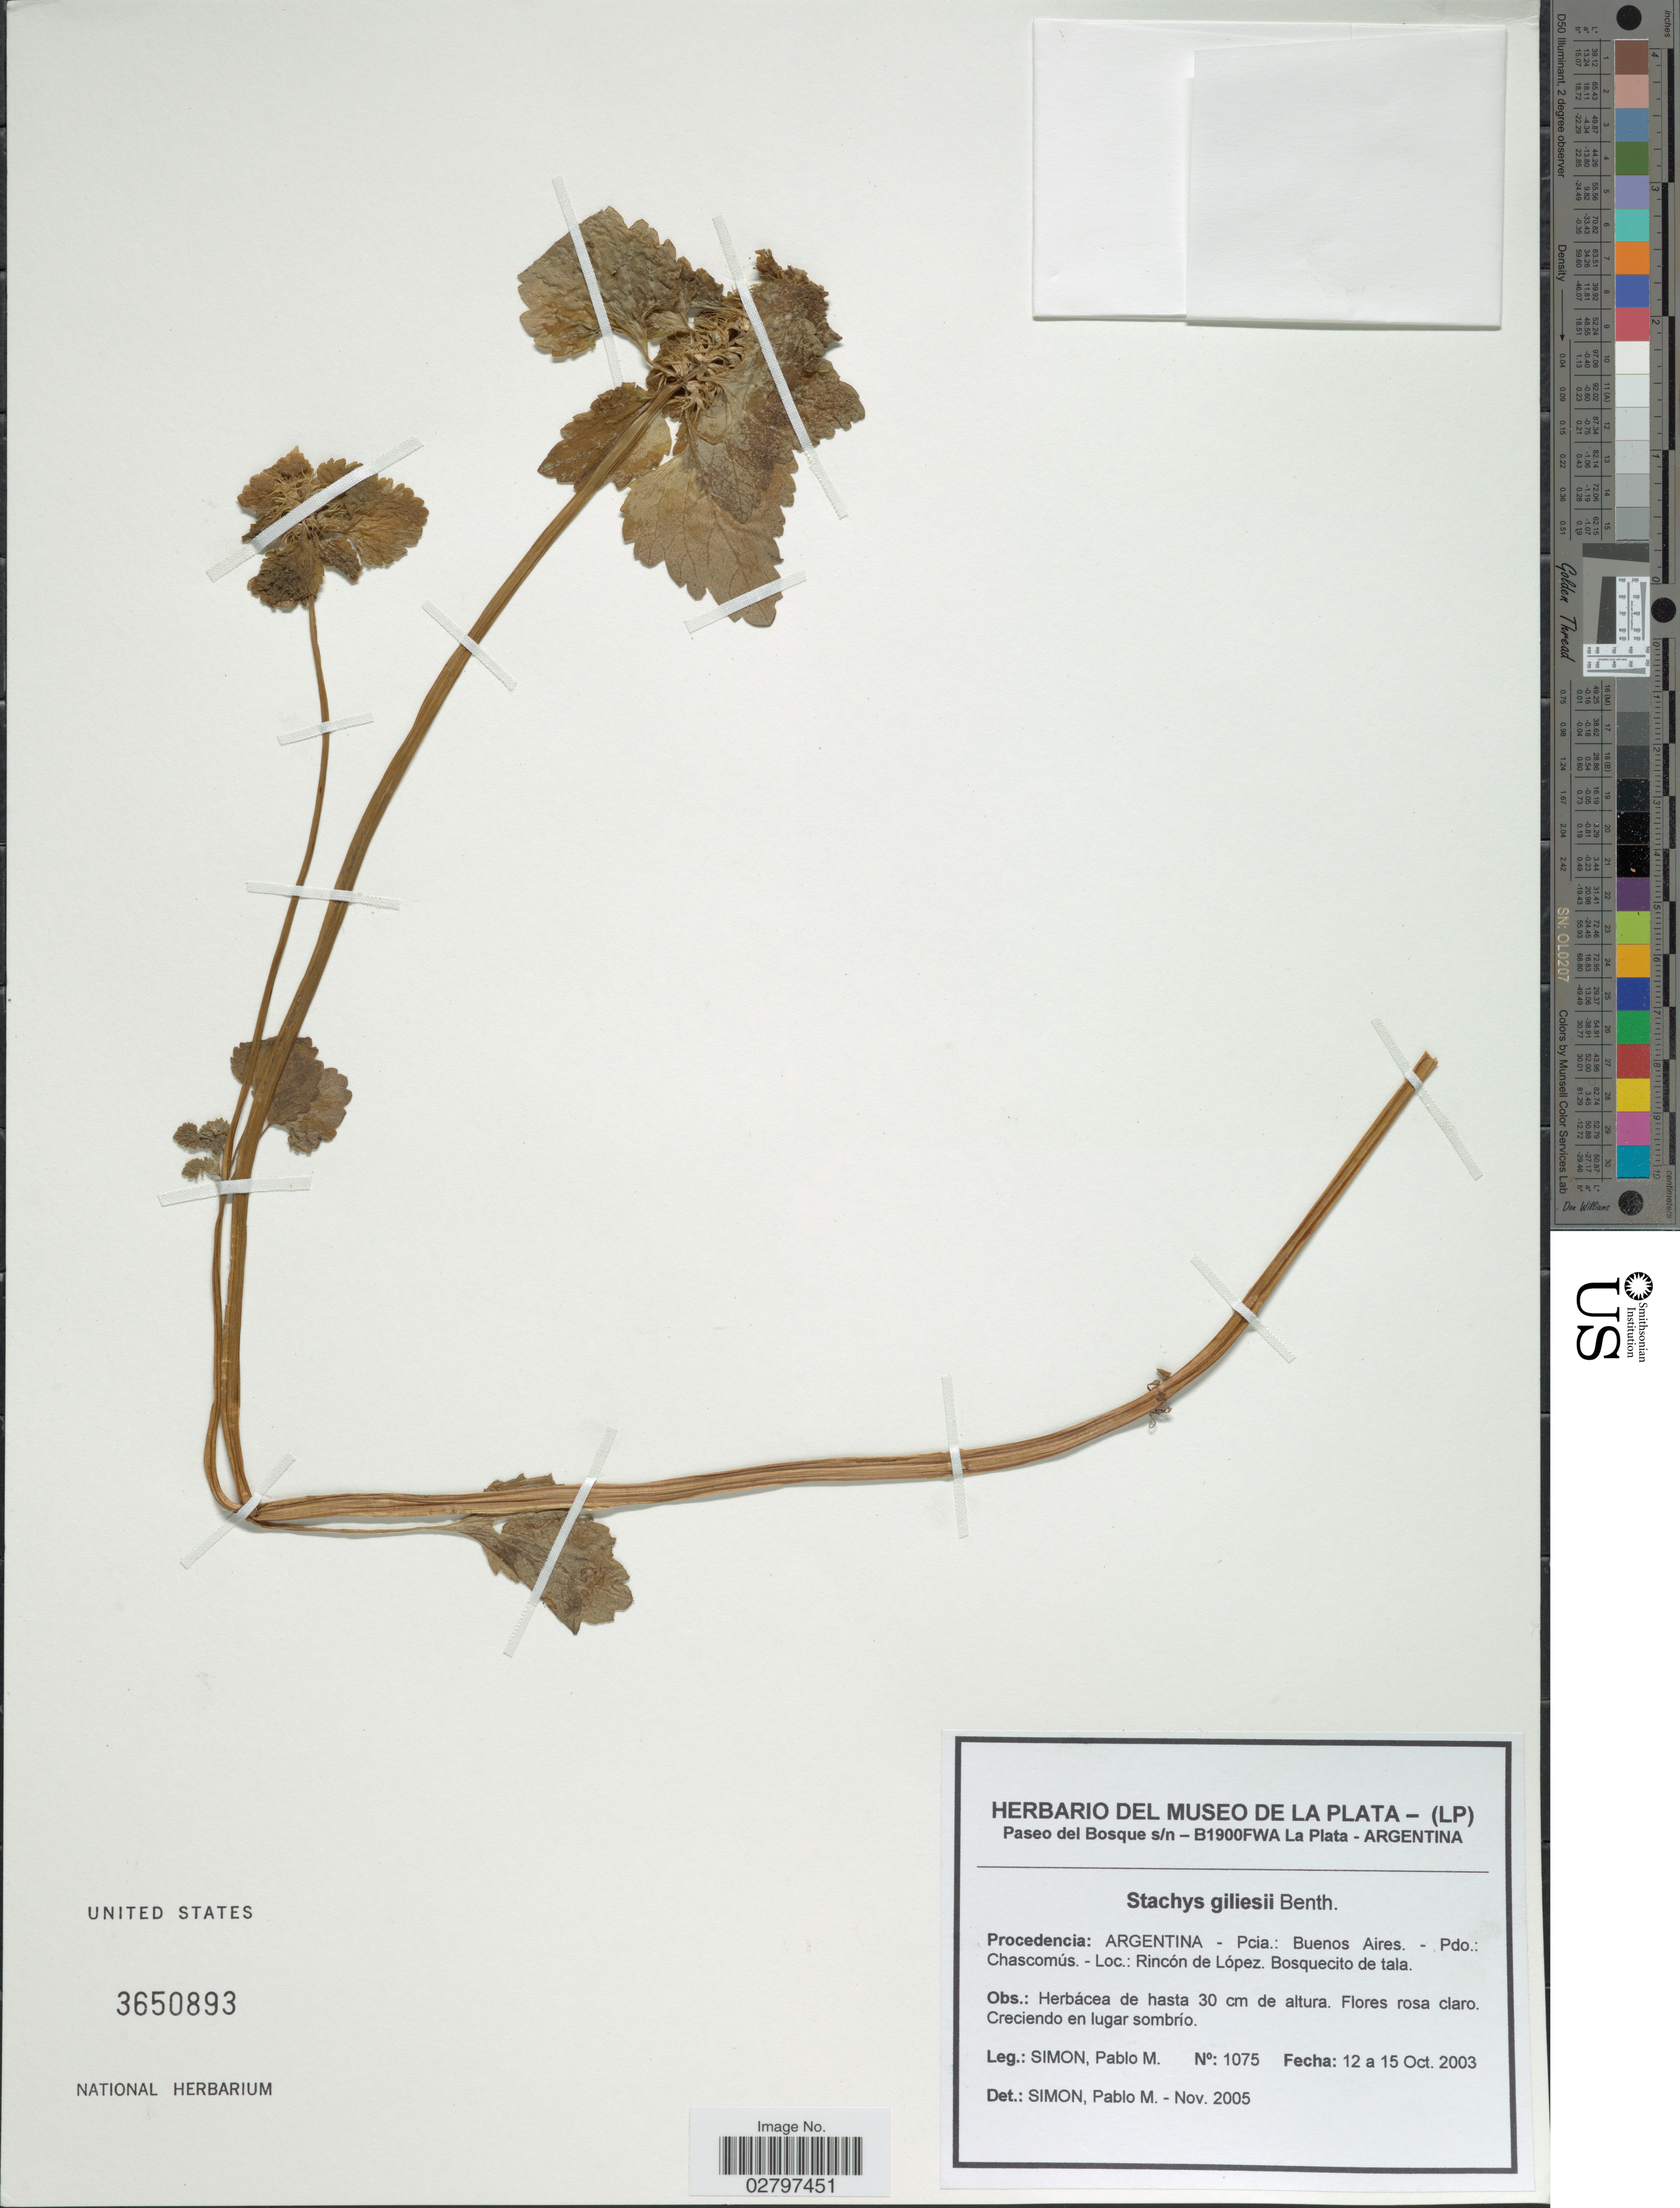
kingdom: Plantae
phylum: Tracheophyta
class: Magnoliopsida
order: Lamiales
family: Lamiaceae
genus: Stachys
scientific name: Stachys gilliesii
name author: Benth.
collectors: S. Pablo M.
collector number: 1075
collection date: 2003-10-12/2003-10-15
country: Argentina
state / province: Buenos Aires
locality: Pcia: Buenos Aires - Pdo: Chascomús, Rincón de López.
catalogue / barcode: US 3650893